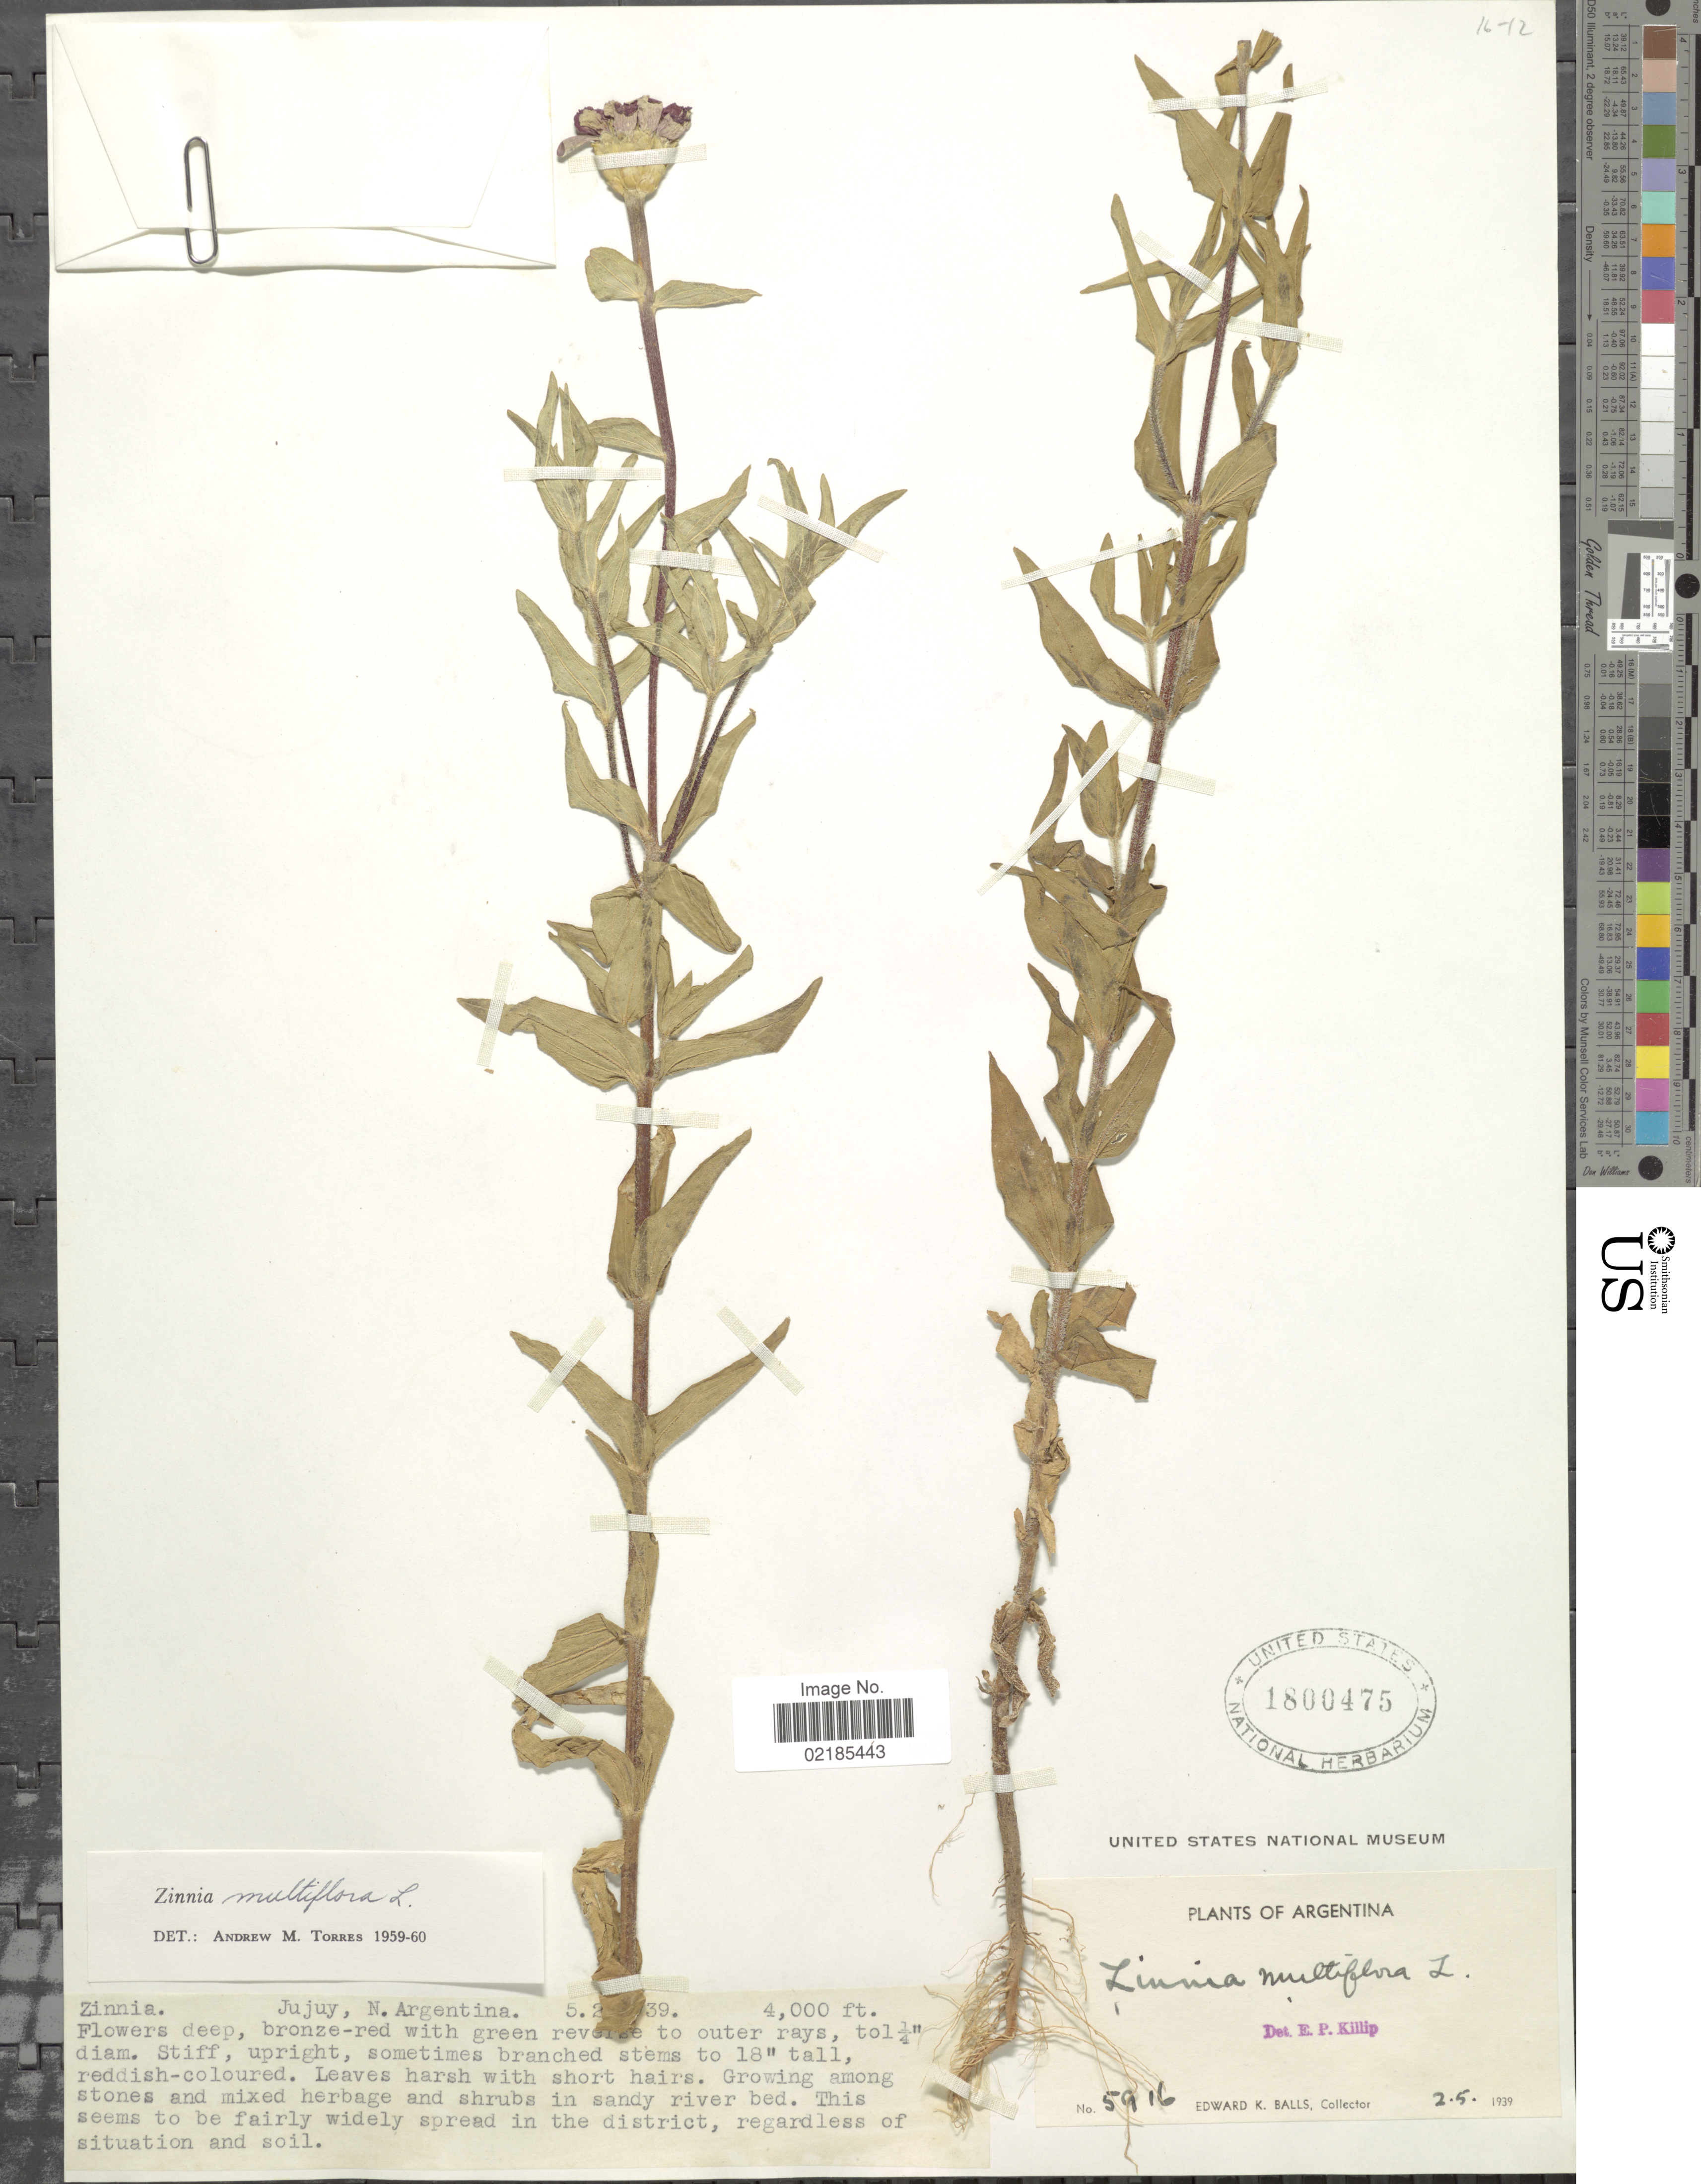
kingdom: Plantae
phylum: Tracheophyta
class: Magnoliopsida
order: Asterales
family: Asteraceae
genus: Zinnia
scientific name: Zinnia multiflora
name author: L.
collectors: E. K. Balls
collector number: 5916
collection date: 1939-05-02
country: Argentina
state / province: Jujuy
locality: N. Argentina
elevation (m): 1219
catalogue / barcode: US 1800475